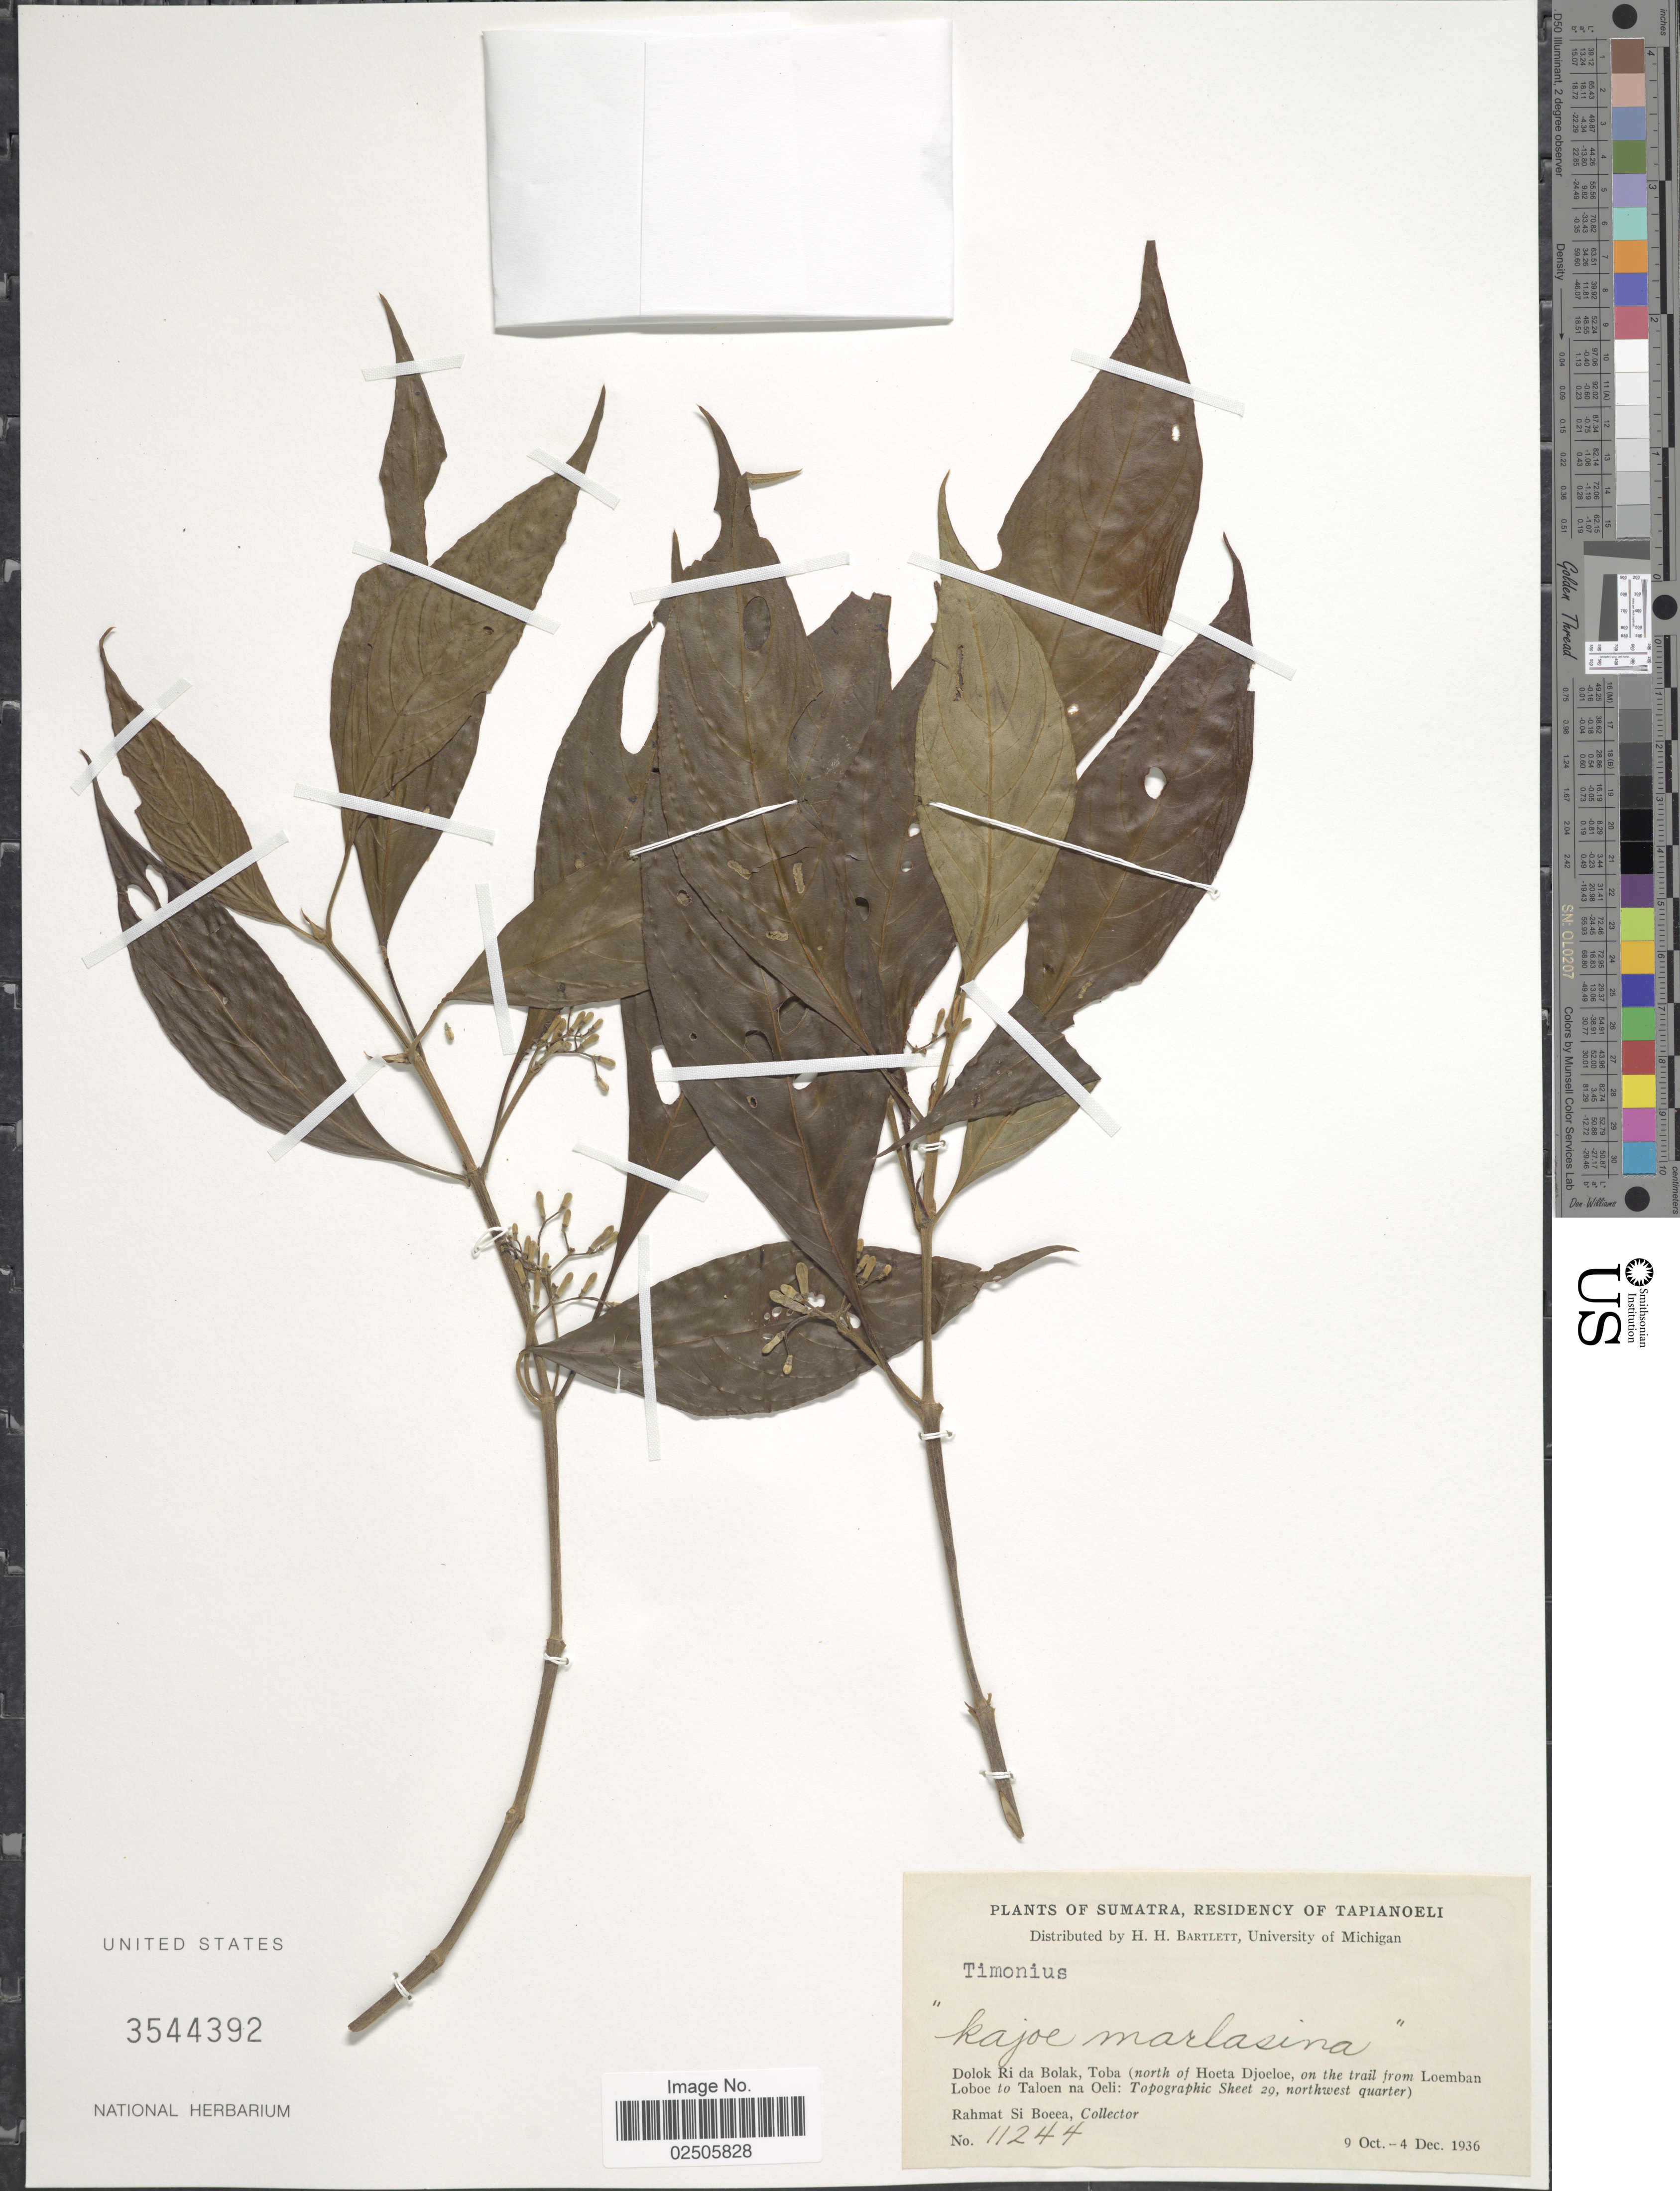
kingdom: Plantae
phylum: Tracheophyta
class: Magnoliopsida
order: Gentianales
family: Rubiaceae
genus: Timonius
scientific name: Timonius sp.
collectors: Rahmat Si Boeea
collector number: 11244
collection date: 1936-10-09/1936-12-04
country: Indonesia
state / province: Sumatra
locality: Residency of Tapianoeli, Dolok Ri da Bolak (north of Hoeta Djoeloe, on the trail from Loemban Loboe to Taloen na Oeli: Topographic Sheet 29, northwest quarter)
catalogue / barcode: US 3544392